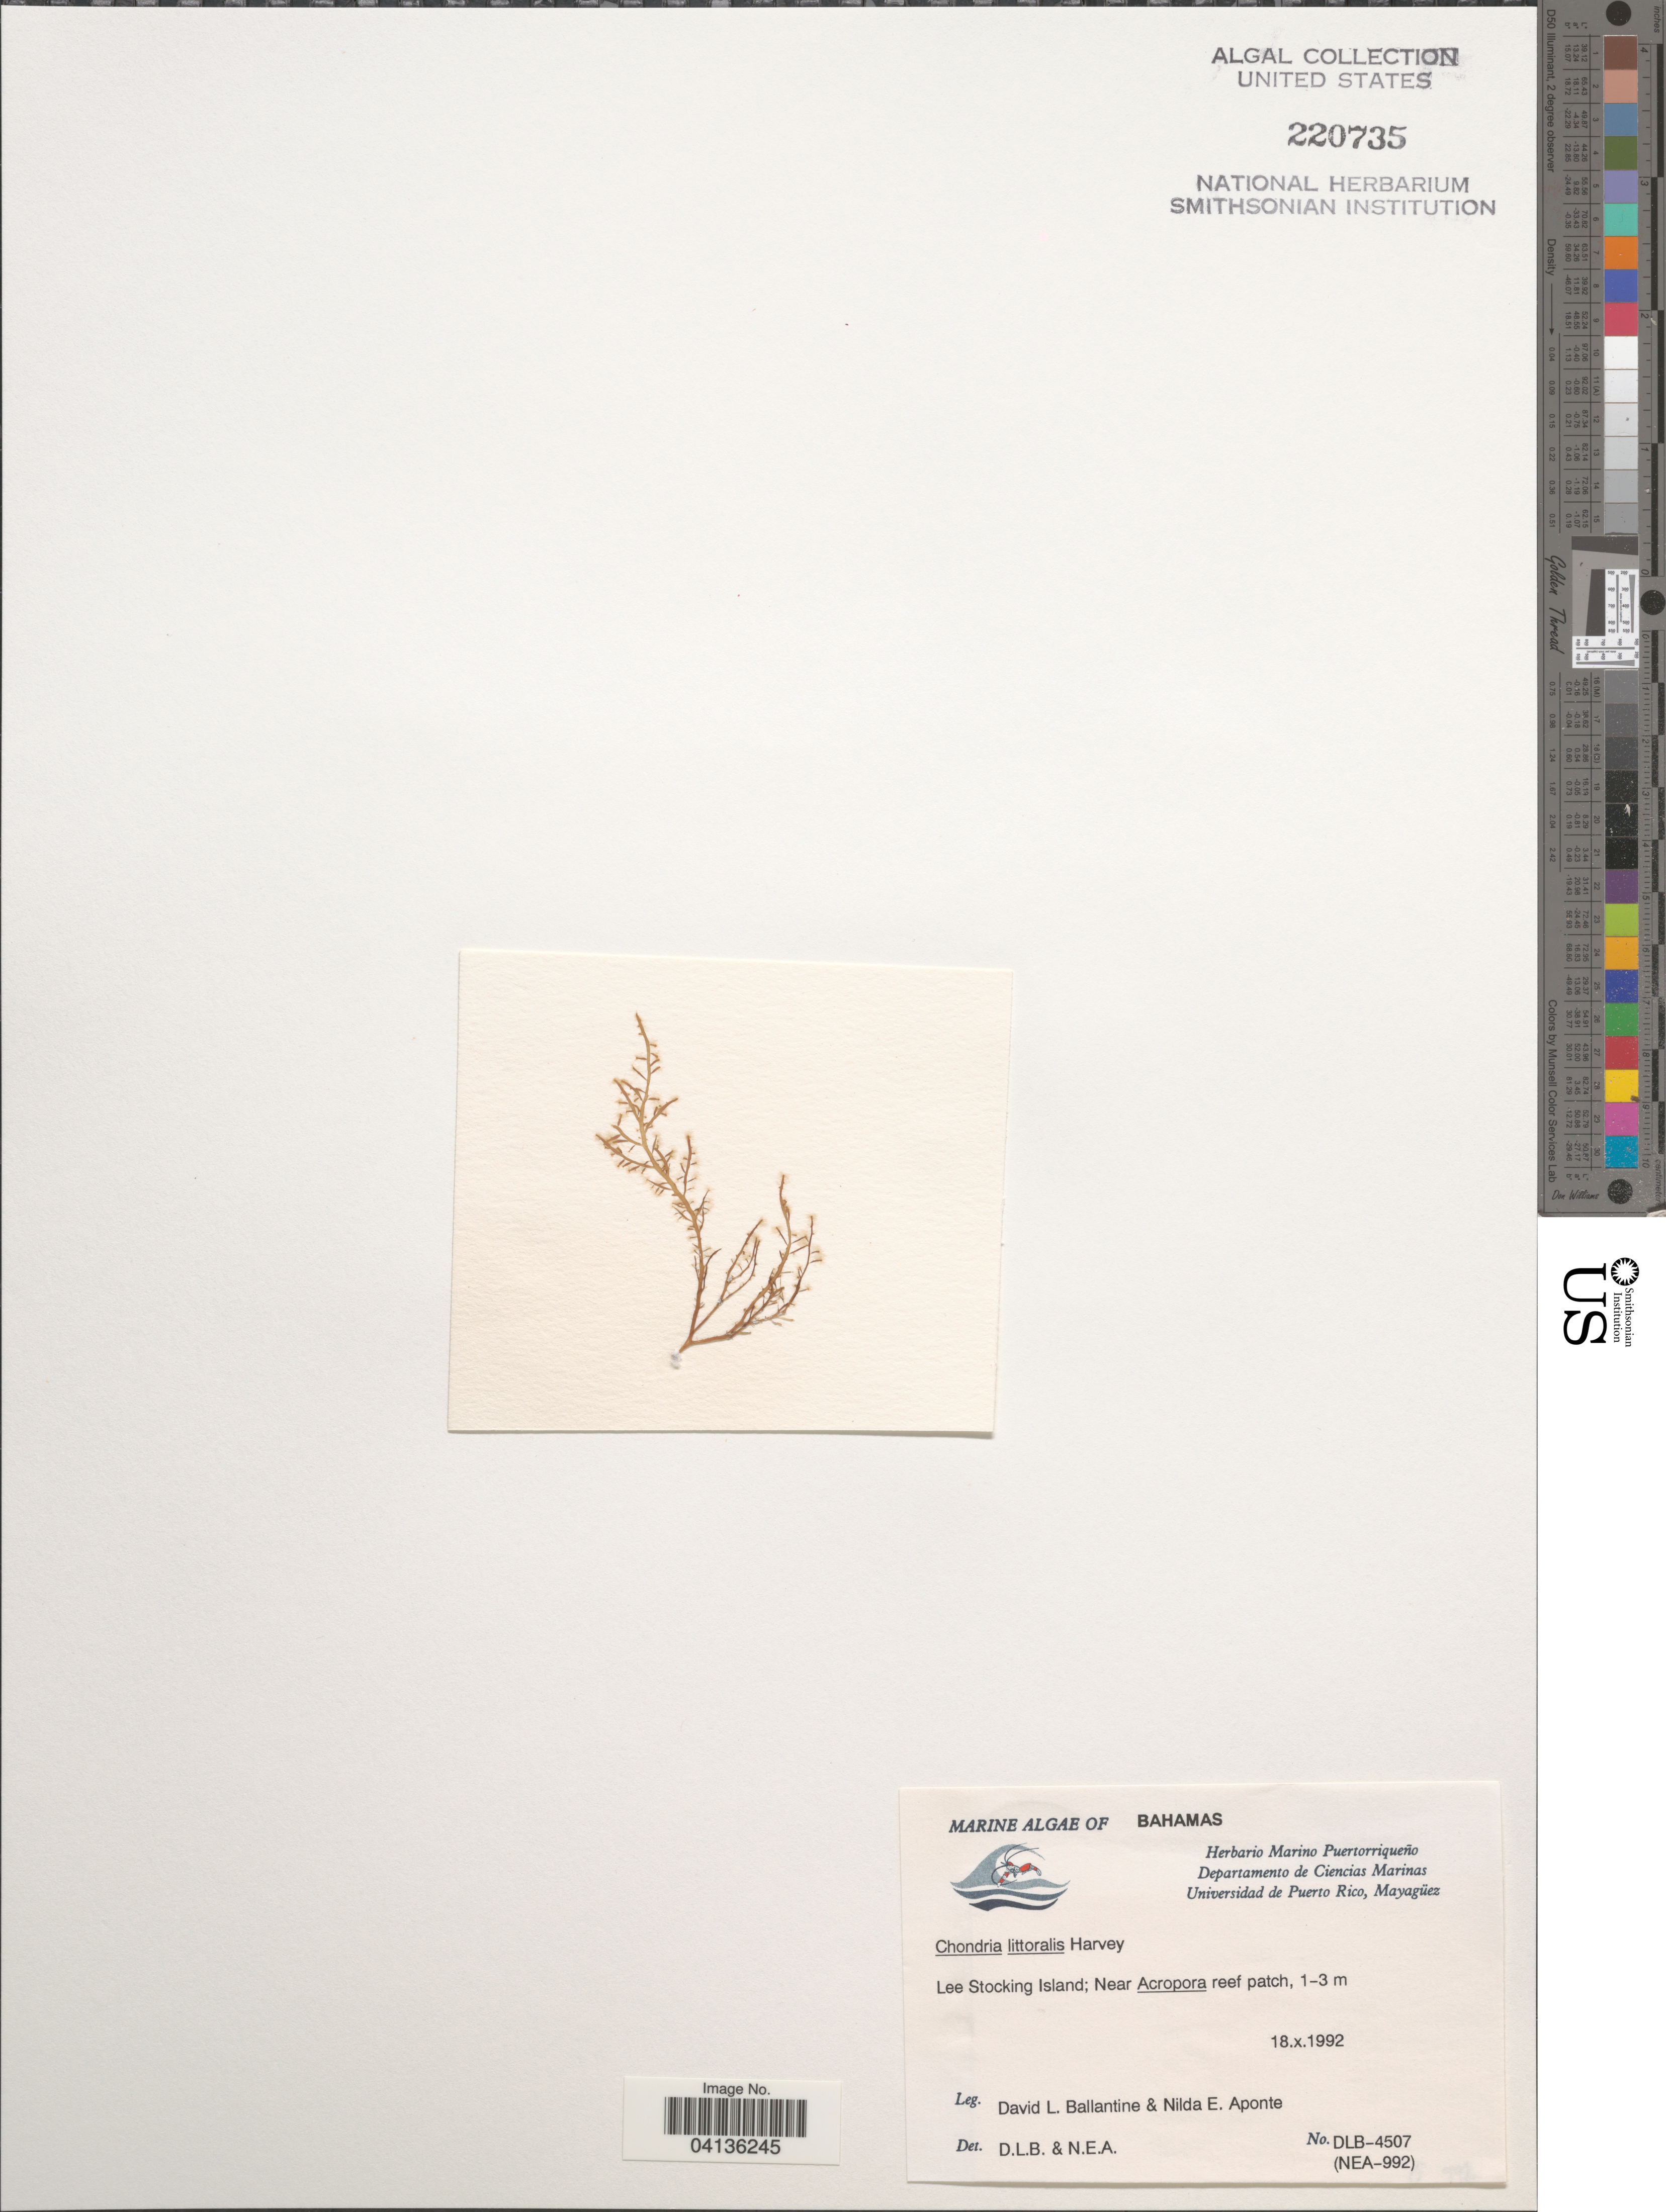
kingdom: Plantae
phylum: Rhodophyta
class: Florideophyceae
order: Ceramiales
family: Rhodomelaceae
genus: Chondria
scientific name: Chondria littoralis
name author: Harv.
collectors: D.L. Ballantine & N. E. Aponte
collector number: DLB-4507/(NEA-992)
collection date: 1992-10-18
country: Bahamas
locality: Lee Stocking Island; Near Acropora reef patch.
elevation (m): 1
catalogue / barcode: US 220735